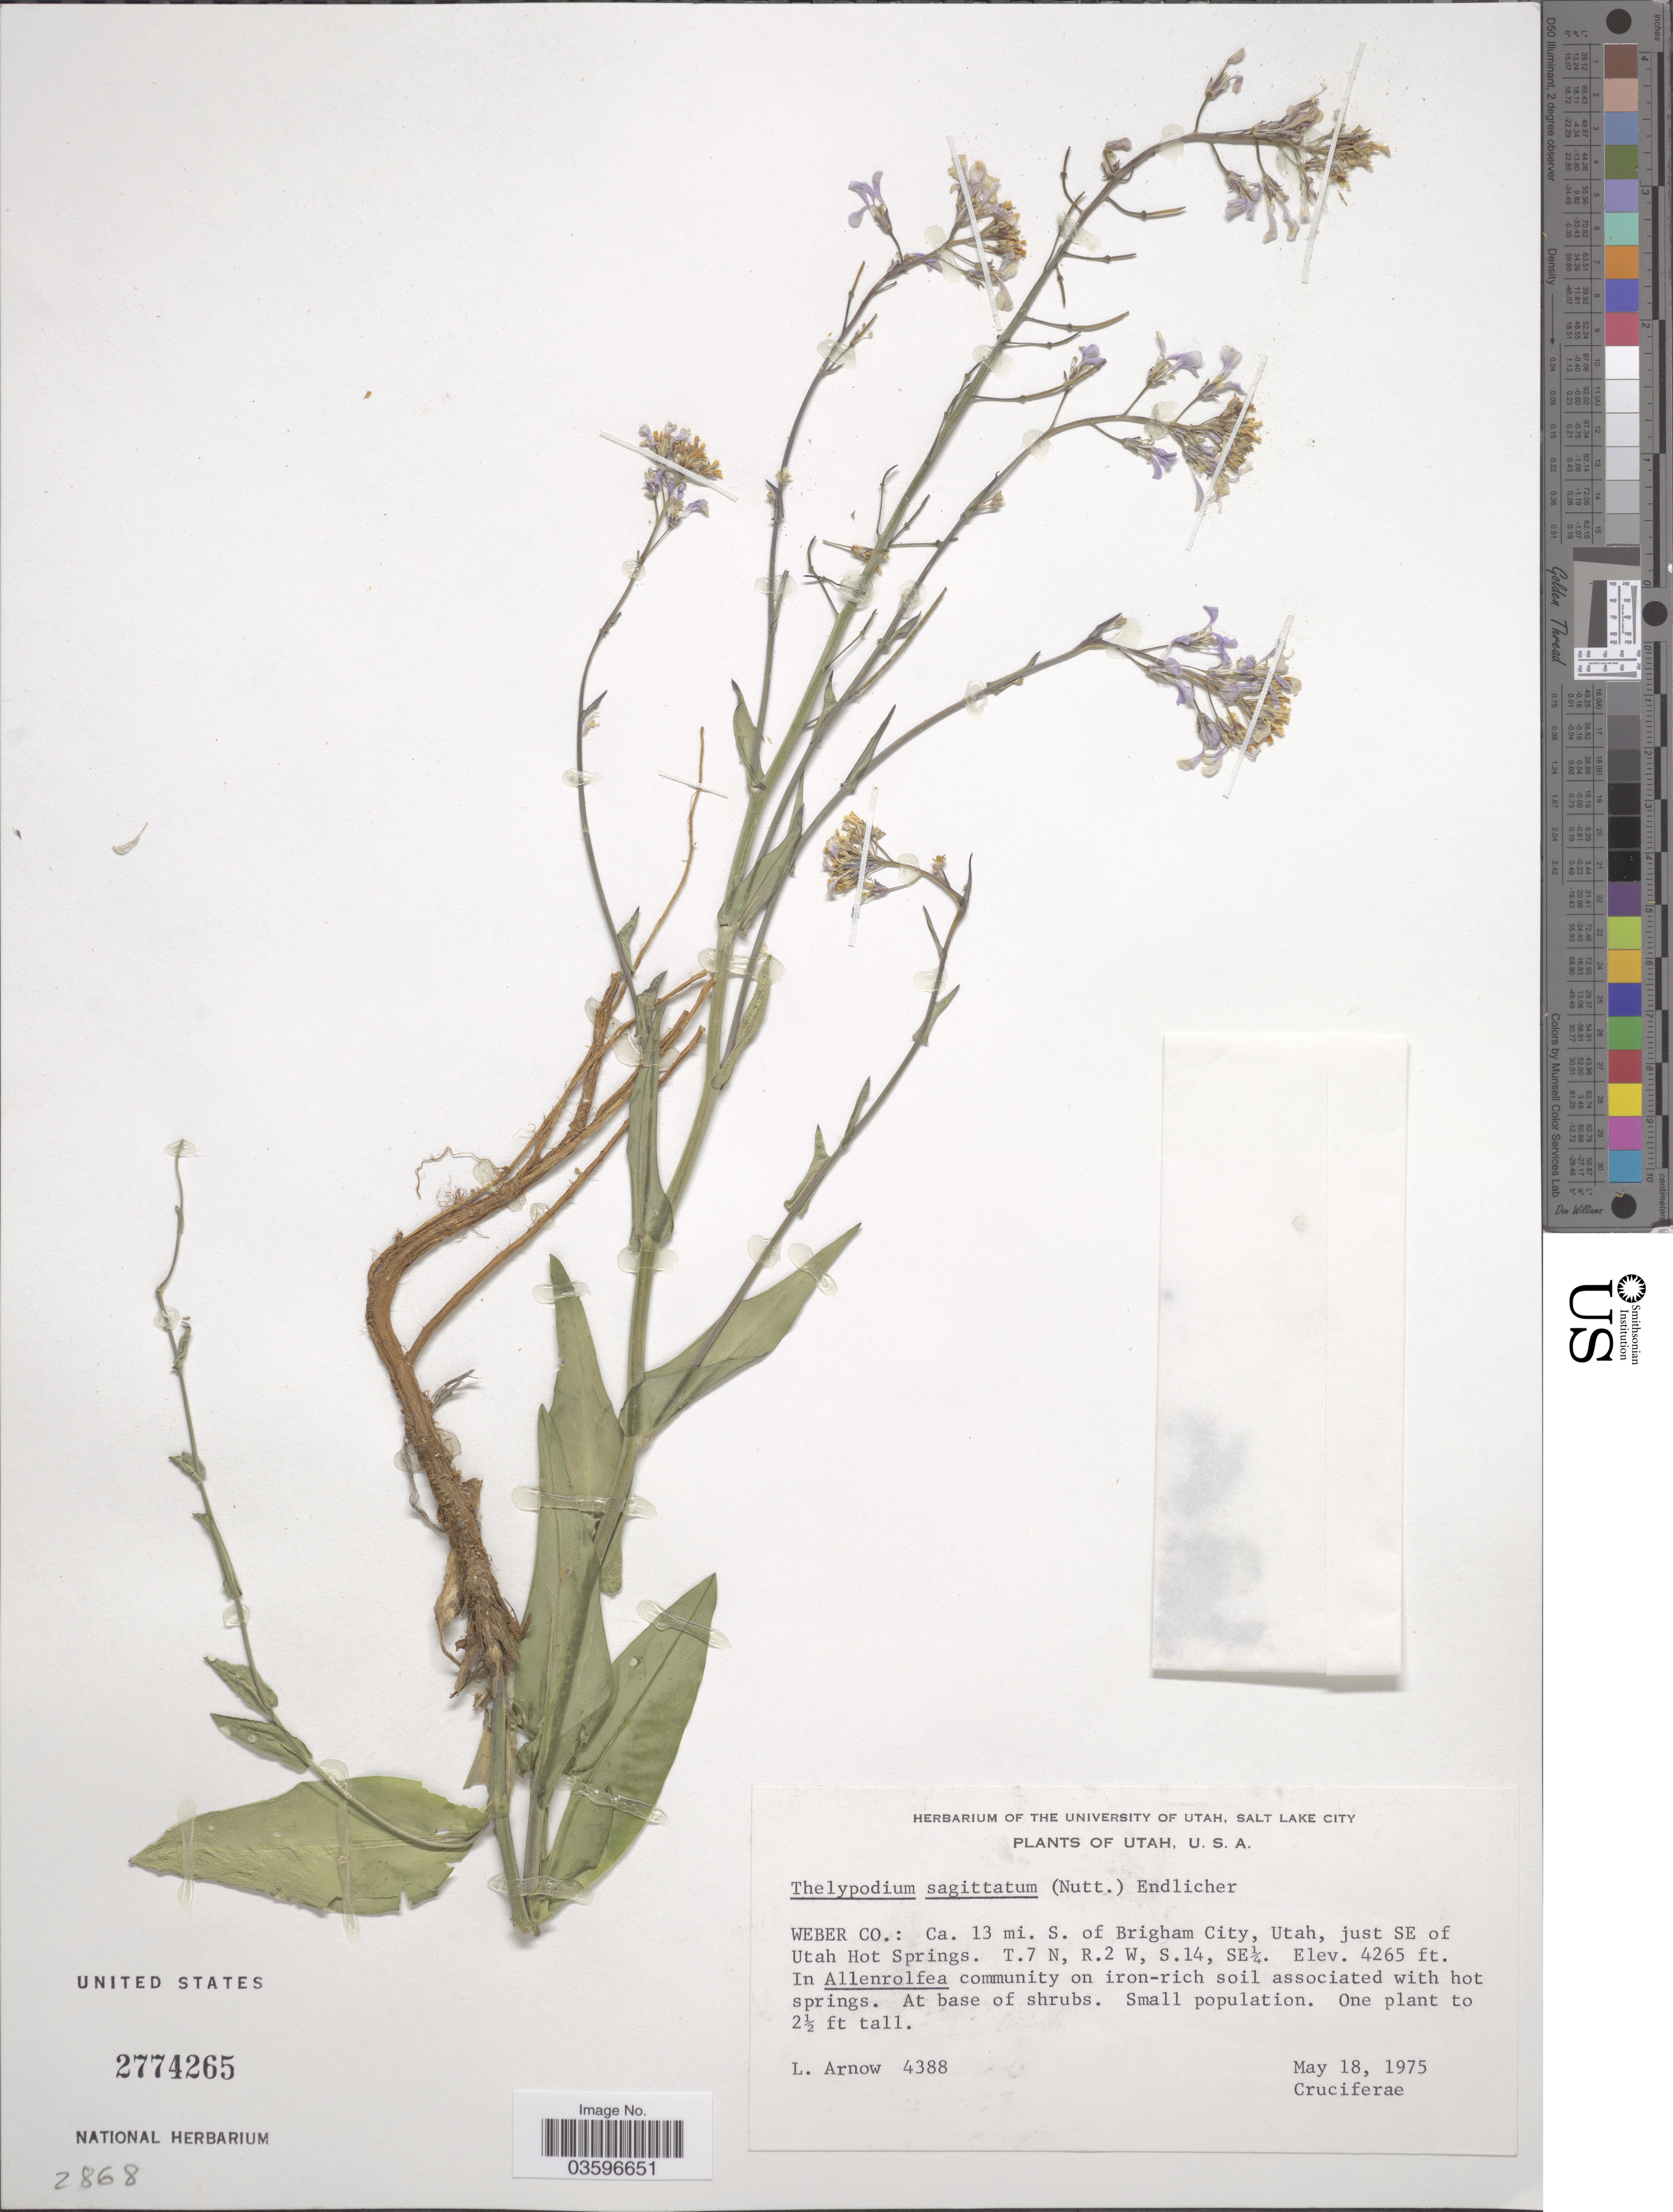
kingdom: Plantae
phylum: Tracheophyta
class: Magnoliopsida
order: Brassicales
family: Brassicaceae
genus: Thelypodium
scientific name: Thelypodium sagittatum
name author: (Nutt.) Endl.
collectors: L. Arnow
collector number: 4388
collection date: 1975-05-18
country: United States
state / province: Utah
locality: Weber Co.: Ca. 13 mi. S. of Brigham City, just SE of Utah Hot Springs. T. 7 N, R. 2 W, S. 14, SE¼.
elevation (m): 1300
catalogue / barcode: US 2774265